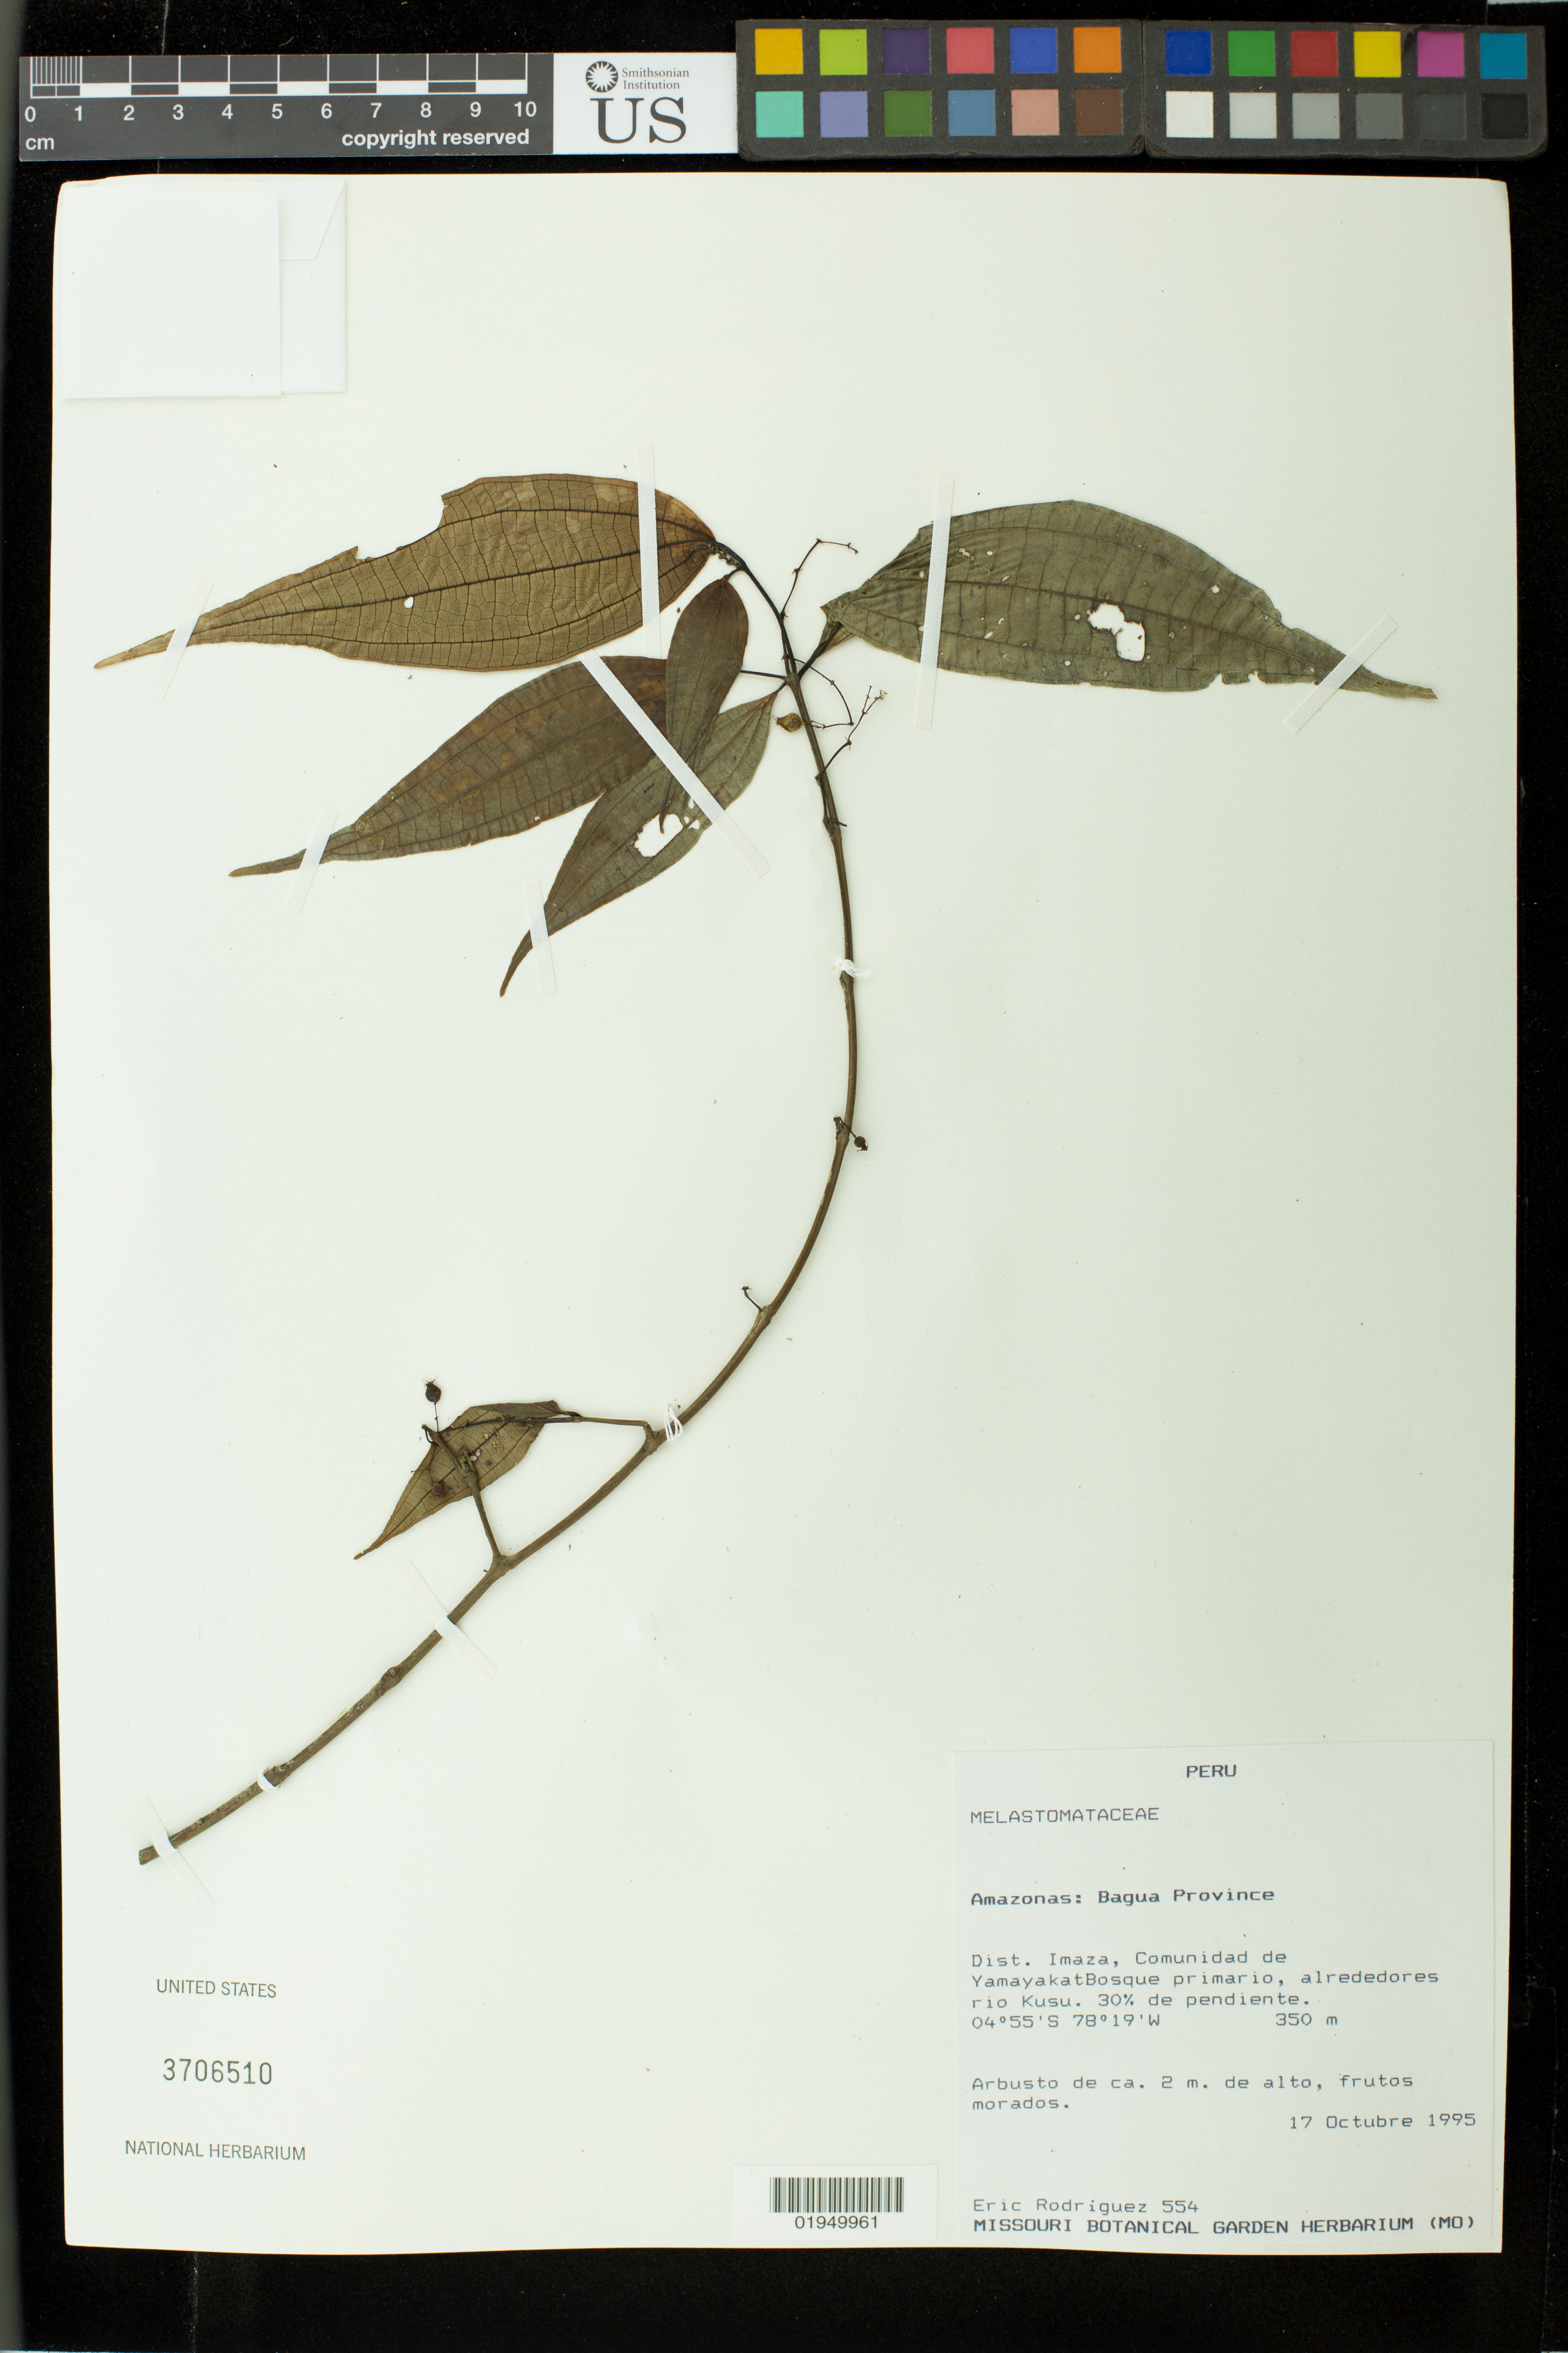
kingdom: Plantae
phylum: Tracheophyta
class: Magnoliopsida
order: Myrtales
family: Melastomataceae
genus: Leandra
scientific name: Leandra chaetodon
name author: (DC.) Cogn.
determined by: Michelangeli, F. A.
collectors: E. Rodriguez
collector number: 554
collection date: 1995-10-17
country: Peru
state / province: Amazonas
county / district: Bagua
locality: Dist. Imaza, Comunidad de Yamayakat. Bosque primario, alrededores rio Kusu. 30% de pendiente.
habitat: Bosque primario.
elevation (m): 350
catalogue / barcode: US 3706510